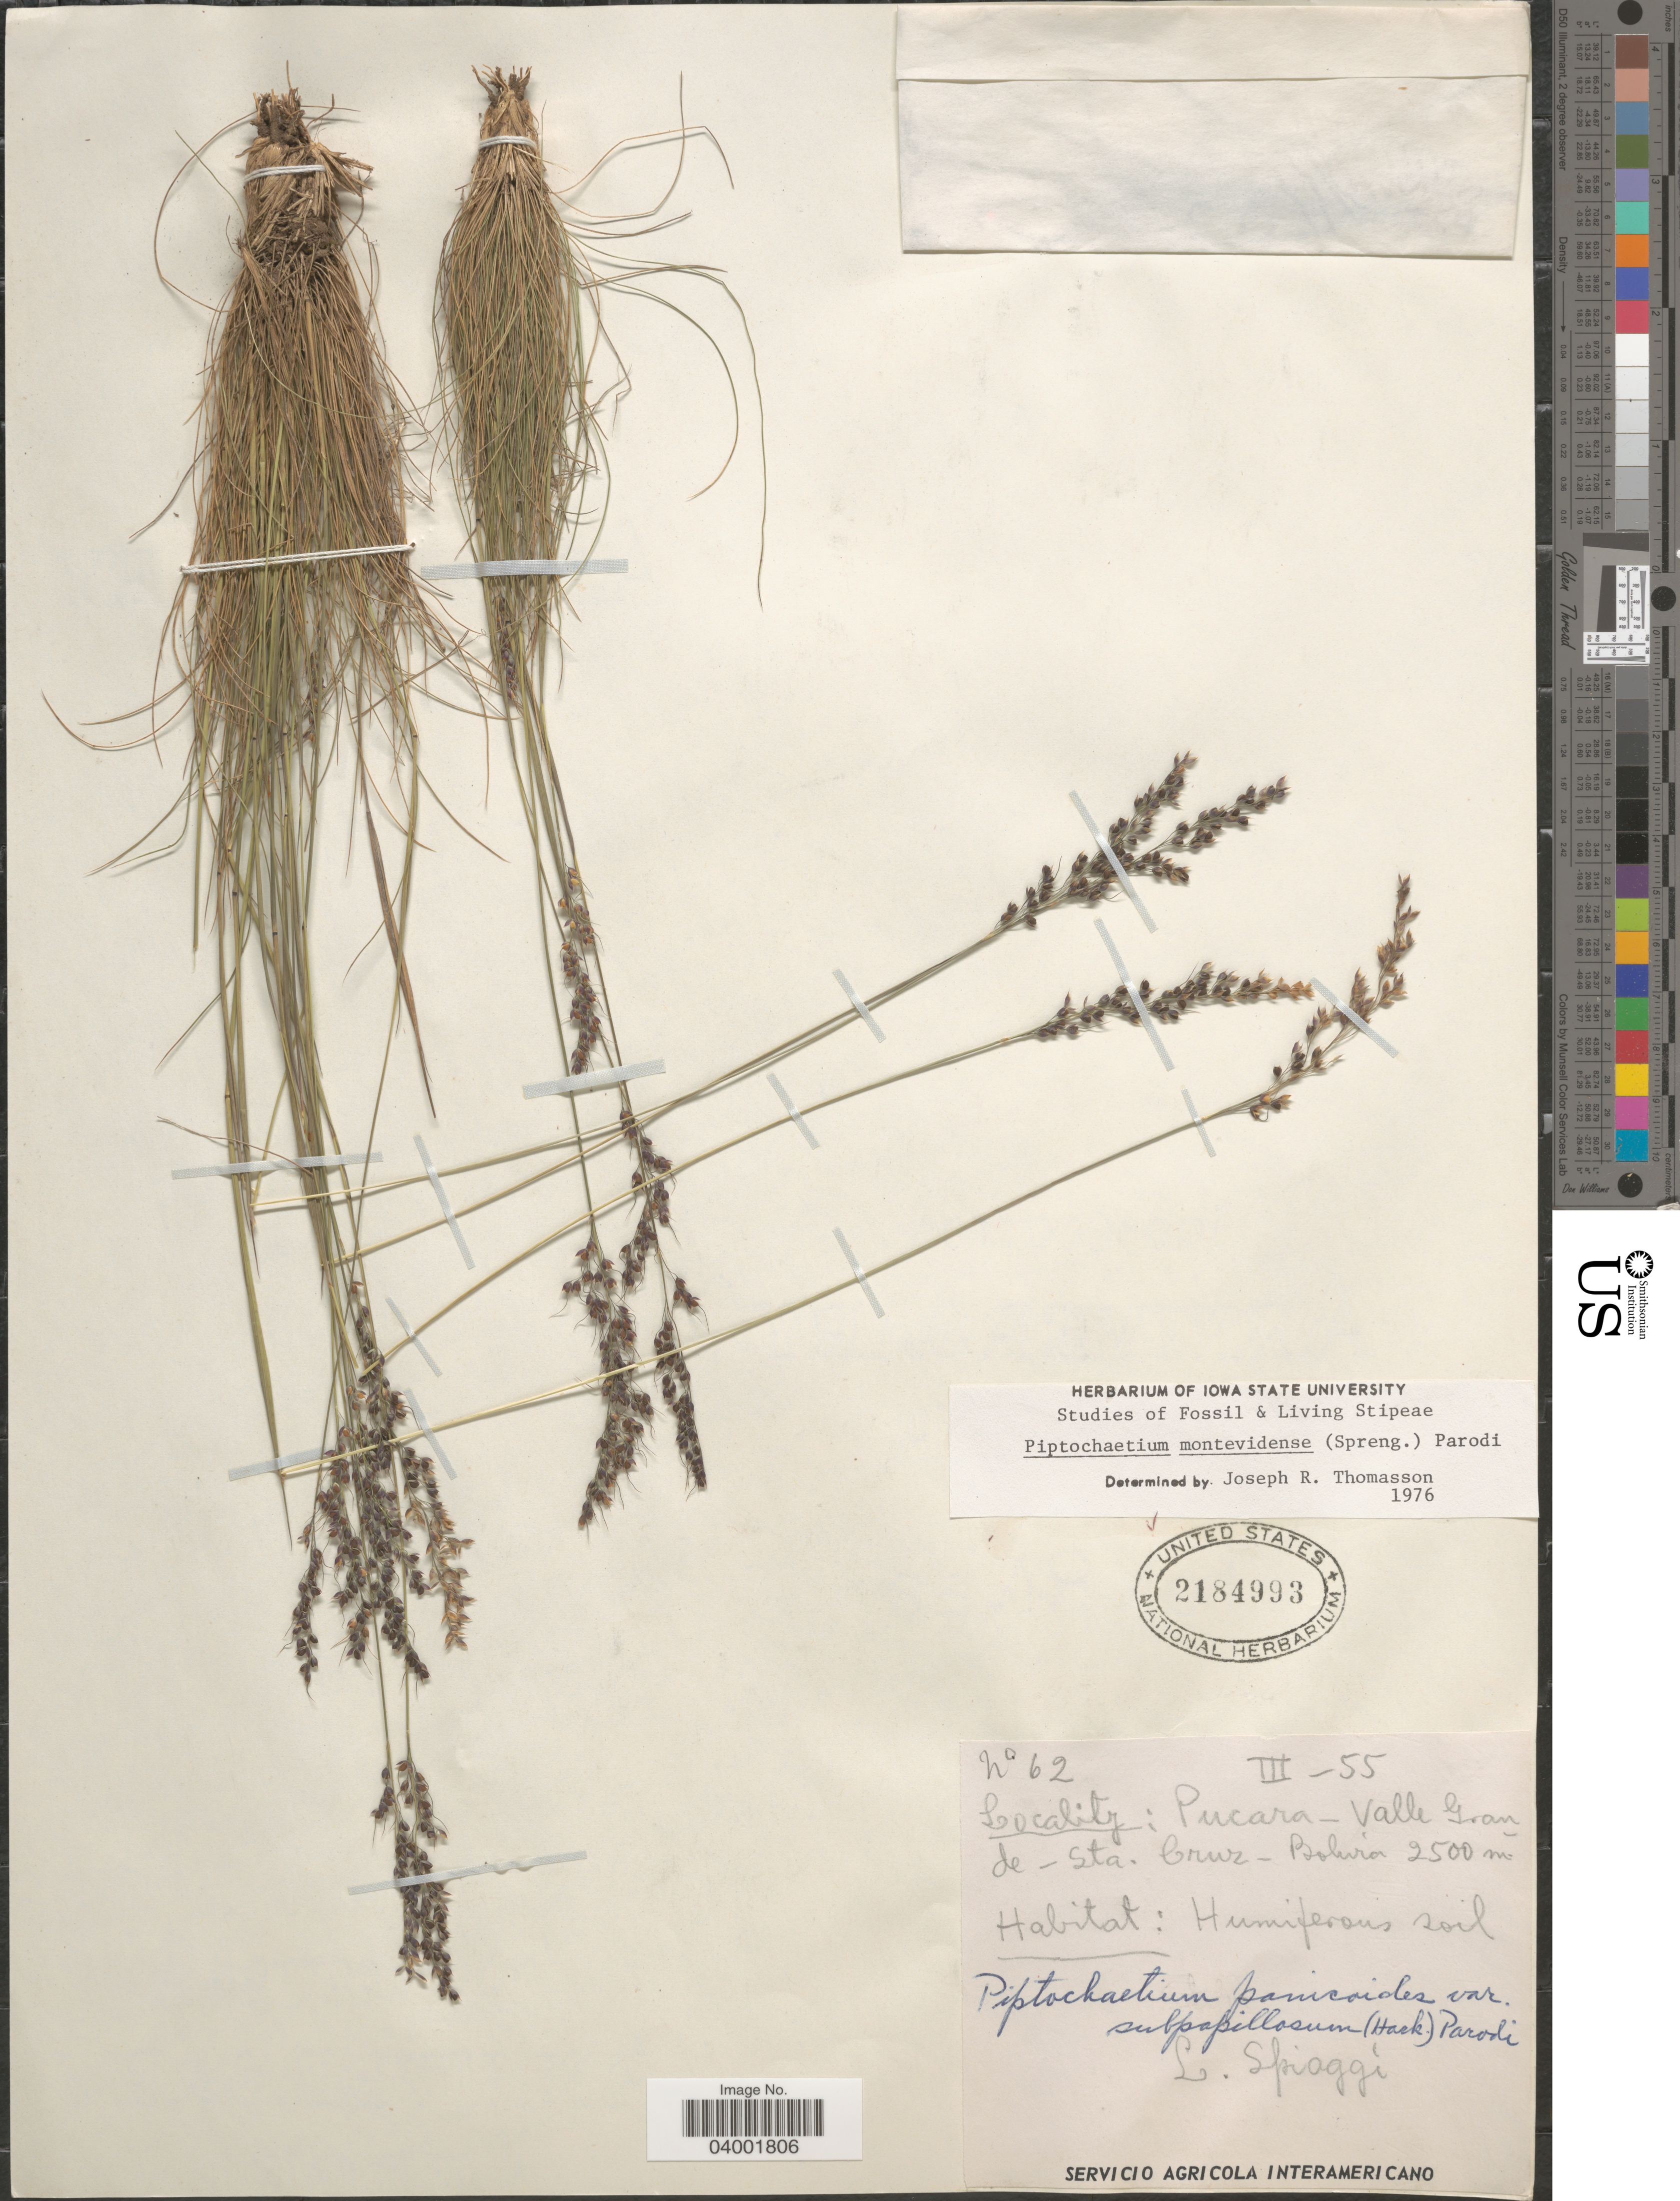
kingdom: Plantae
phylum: Tracheophyta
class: Liliopsida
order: Poales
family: Poaceae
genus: Piptochaetium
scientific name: Piptochaetium montevidense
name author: (Spreng.) Parodi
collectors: L. Spiaggi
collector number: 62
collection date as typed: Transcribed d/m/y: /3/55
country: Bolivia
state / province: Santa Cruz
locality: Pucara- Valle Grande.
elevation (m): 2500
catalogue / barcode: US 2184993